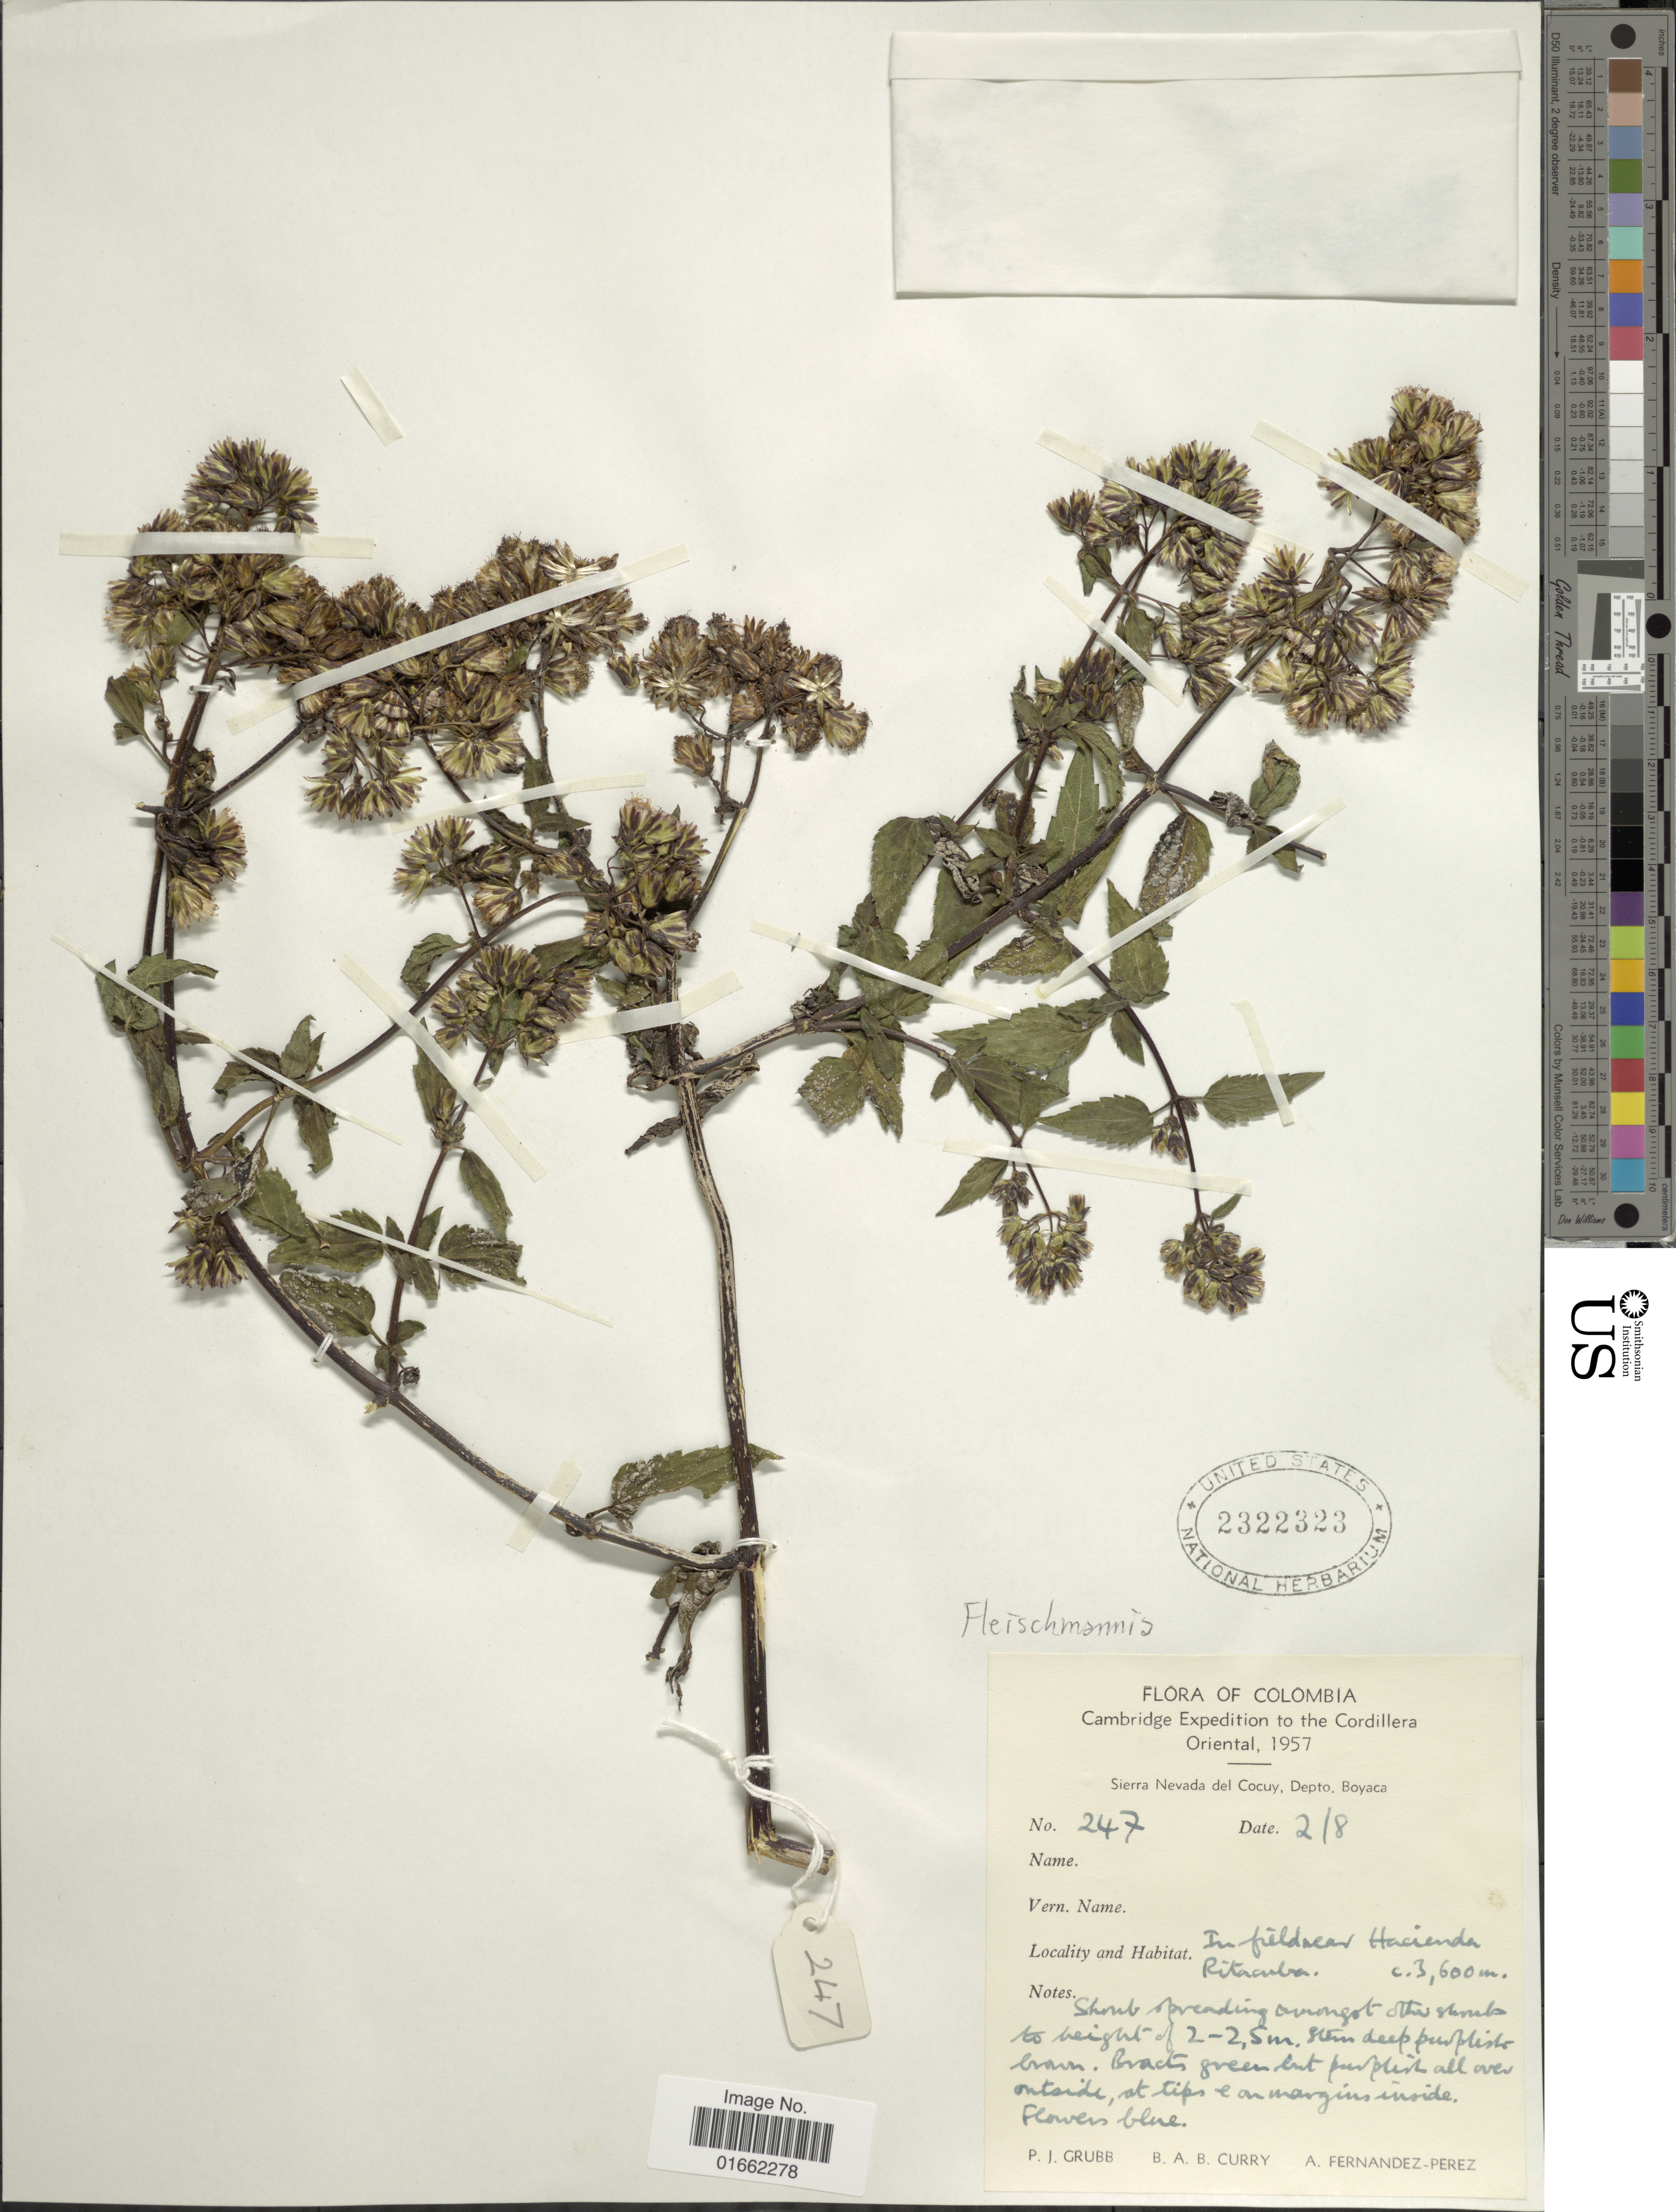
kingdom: Plantae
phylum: Tracheophyta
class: Magnoliopsida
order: Asterales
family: Asteraceae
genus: Fleischmannia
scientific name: Fleischmannia pratensis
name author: (Klatt) R.M. King & H. Rob.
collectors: P. J. Grubb, B. Curry & A. Fernández-Pérez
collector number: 247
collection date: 1957-08-02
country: Colombia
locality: In field near Hacienda Ritacuba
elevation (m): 3600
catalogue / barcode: US 2322323